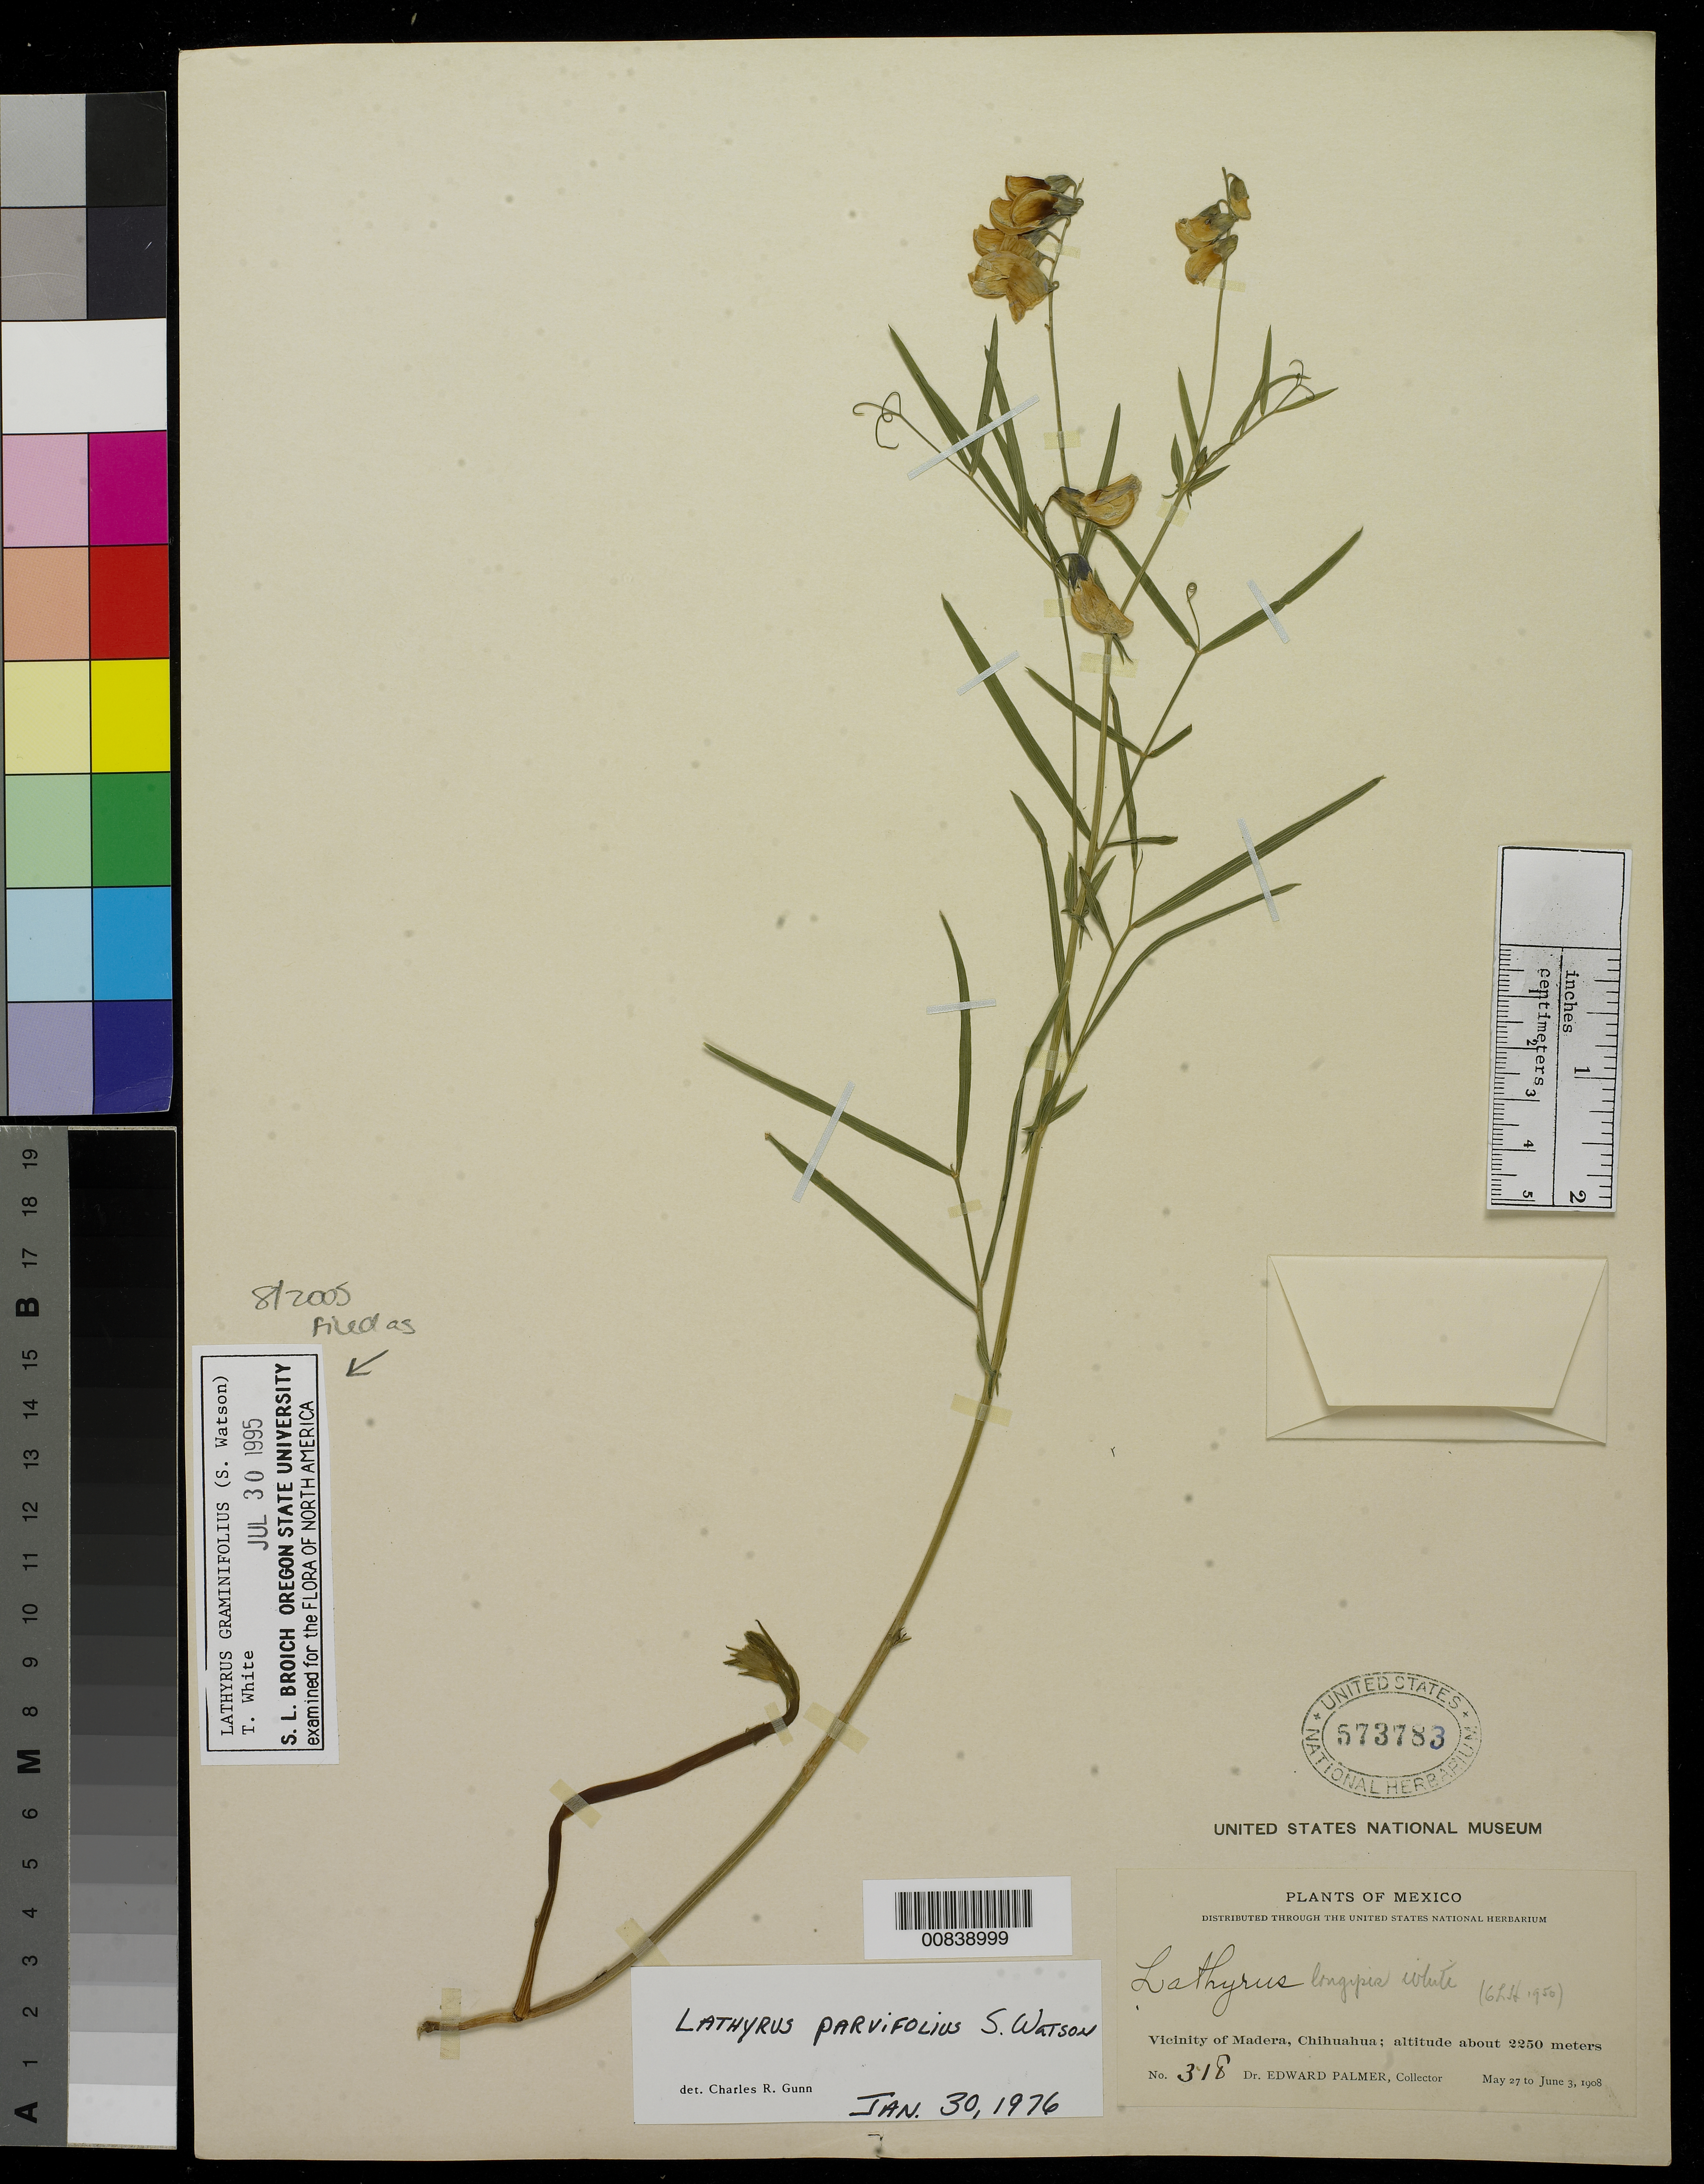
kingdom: Plantae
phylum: Tracheophyta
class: Magnoliopsida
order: Fabales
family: Fabaceae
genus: Lathyrus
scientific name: Lathyrus graminifolius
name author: (S. Watson) T.G. White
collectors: E. Palmer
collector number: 318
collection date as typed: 27 May 1908 to 03 Jun 1908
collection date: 1908-05-27/1908-06-03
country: Mexico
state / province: Chihuahua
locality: Vicinity of Madera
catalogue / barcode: US 573783